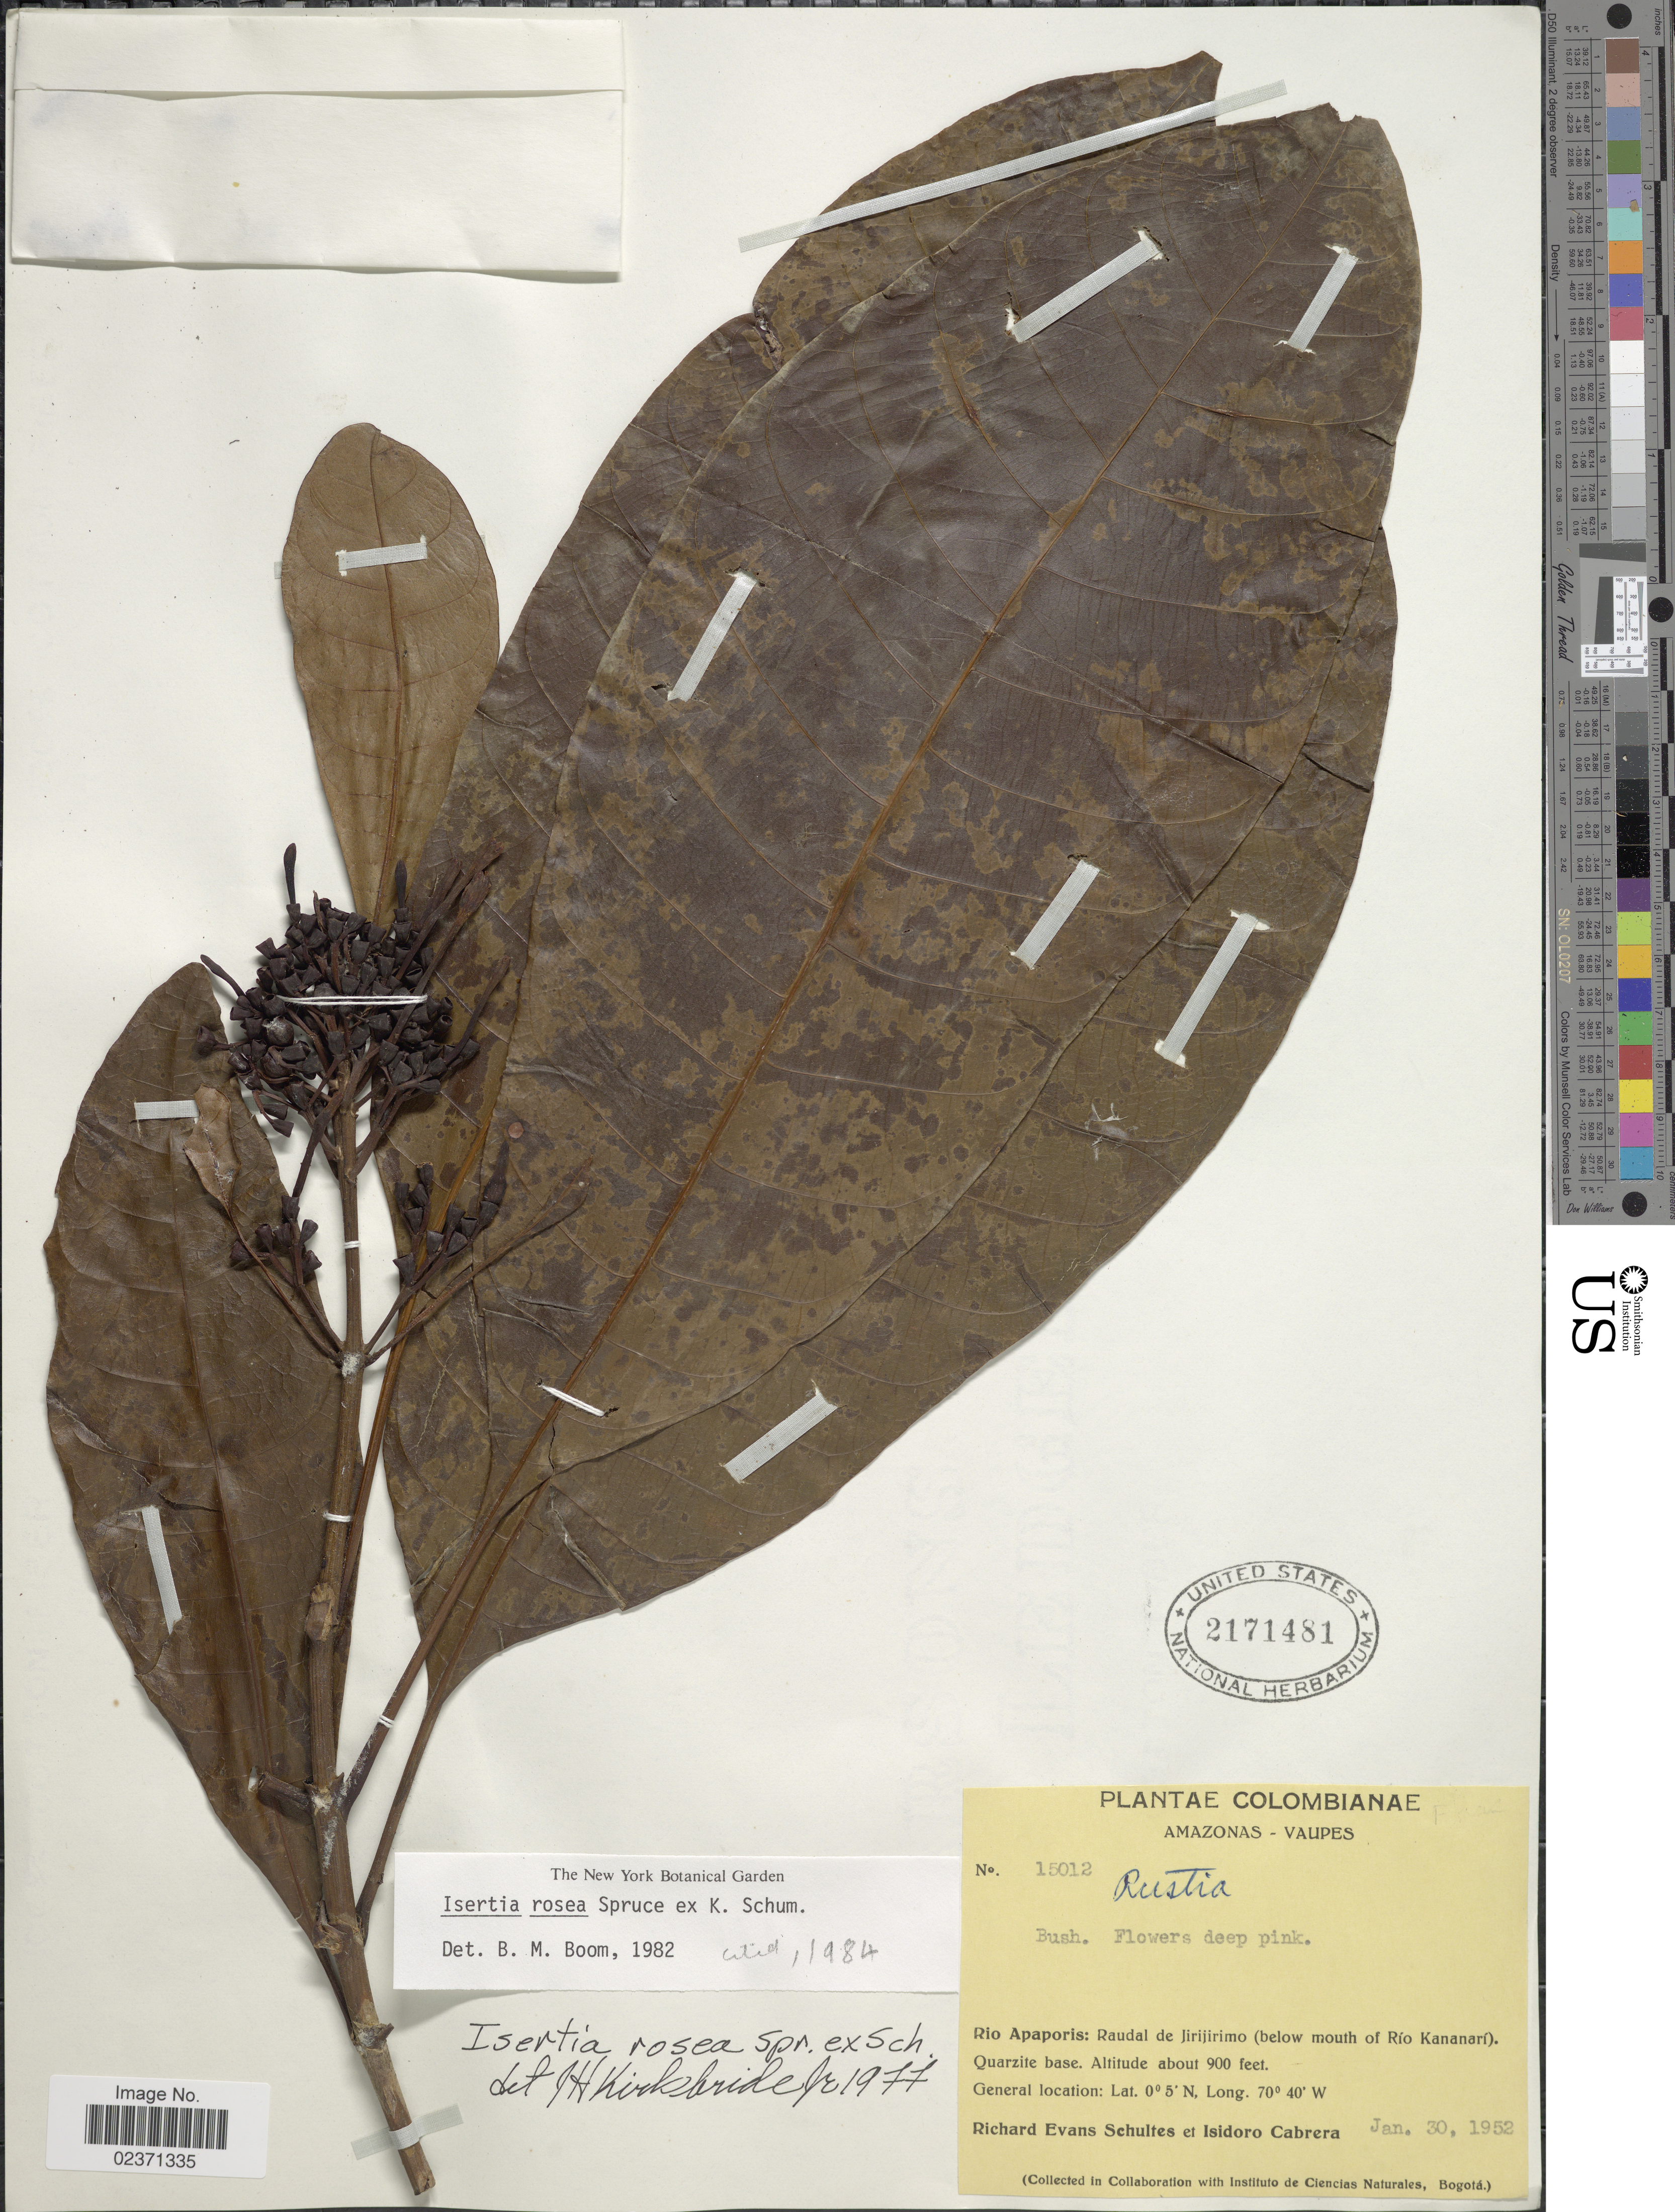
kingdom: Plantae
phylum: Tracheophyta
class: Magnoliopsida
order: Gentianales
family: Rubiaceae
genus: Isertia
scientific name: Isertia rosea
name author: Spruce ex K. Schum.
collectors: R. E. Schultes & I. Cabrera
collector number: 15012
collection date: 1952-01-30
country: Colombia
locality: Amazonas- Vaupes. Rio Apaporis: Raudal de Jirjirimo (below mouth of Rio Kananari). Quarzite base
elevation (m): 274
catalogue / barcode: US 2171481